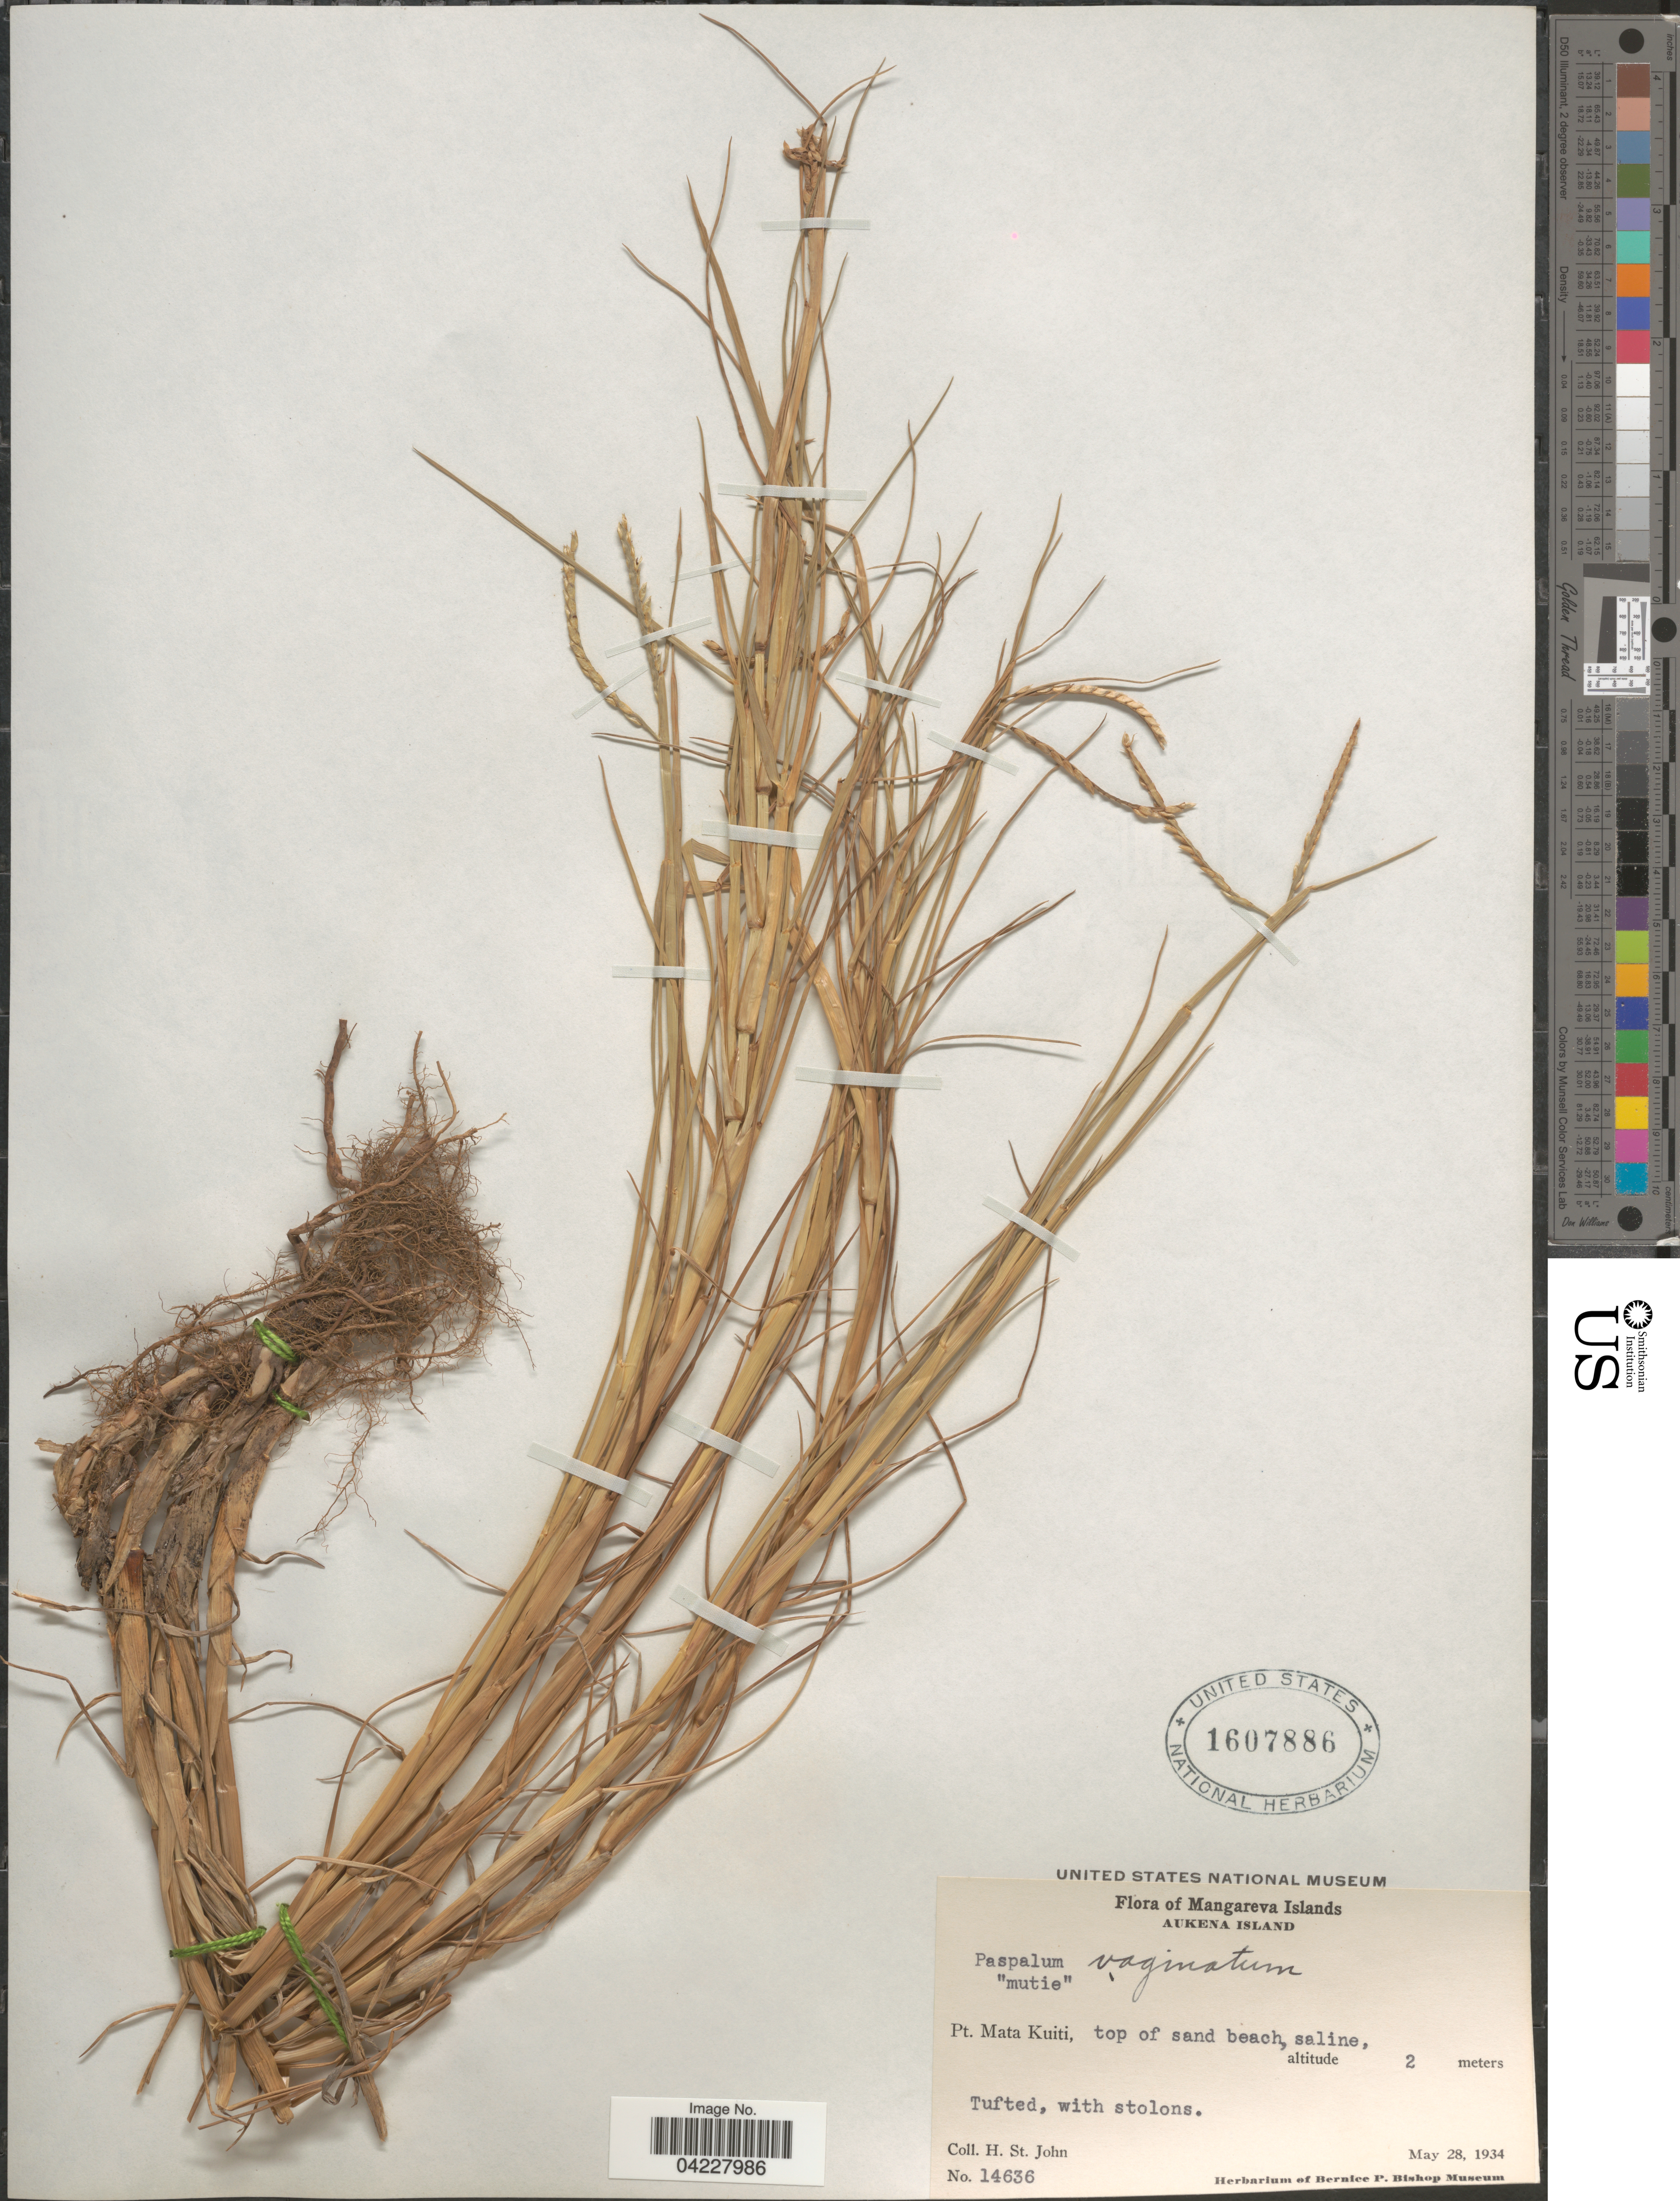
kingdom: Plantae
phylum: Tracheophyta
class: Liliopsida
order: Poales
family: Poaceae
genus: Paspalum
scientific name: Paspalum distichum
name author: L.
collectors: H. St. John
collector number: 14636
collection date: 1934-05-28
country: French Polynesia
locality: Mangareva Islands. Aukena Island. Pt. Mata Kuiti, top of sand beach, saline.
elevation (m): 2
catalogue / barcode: US 1607886